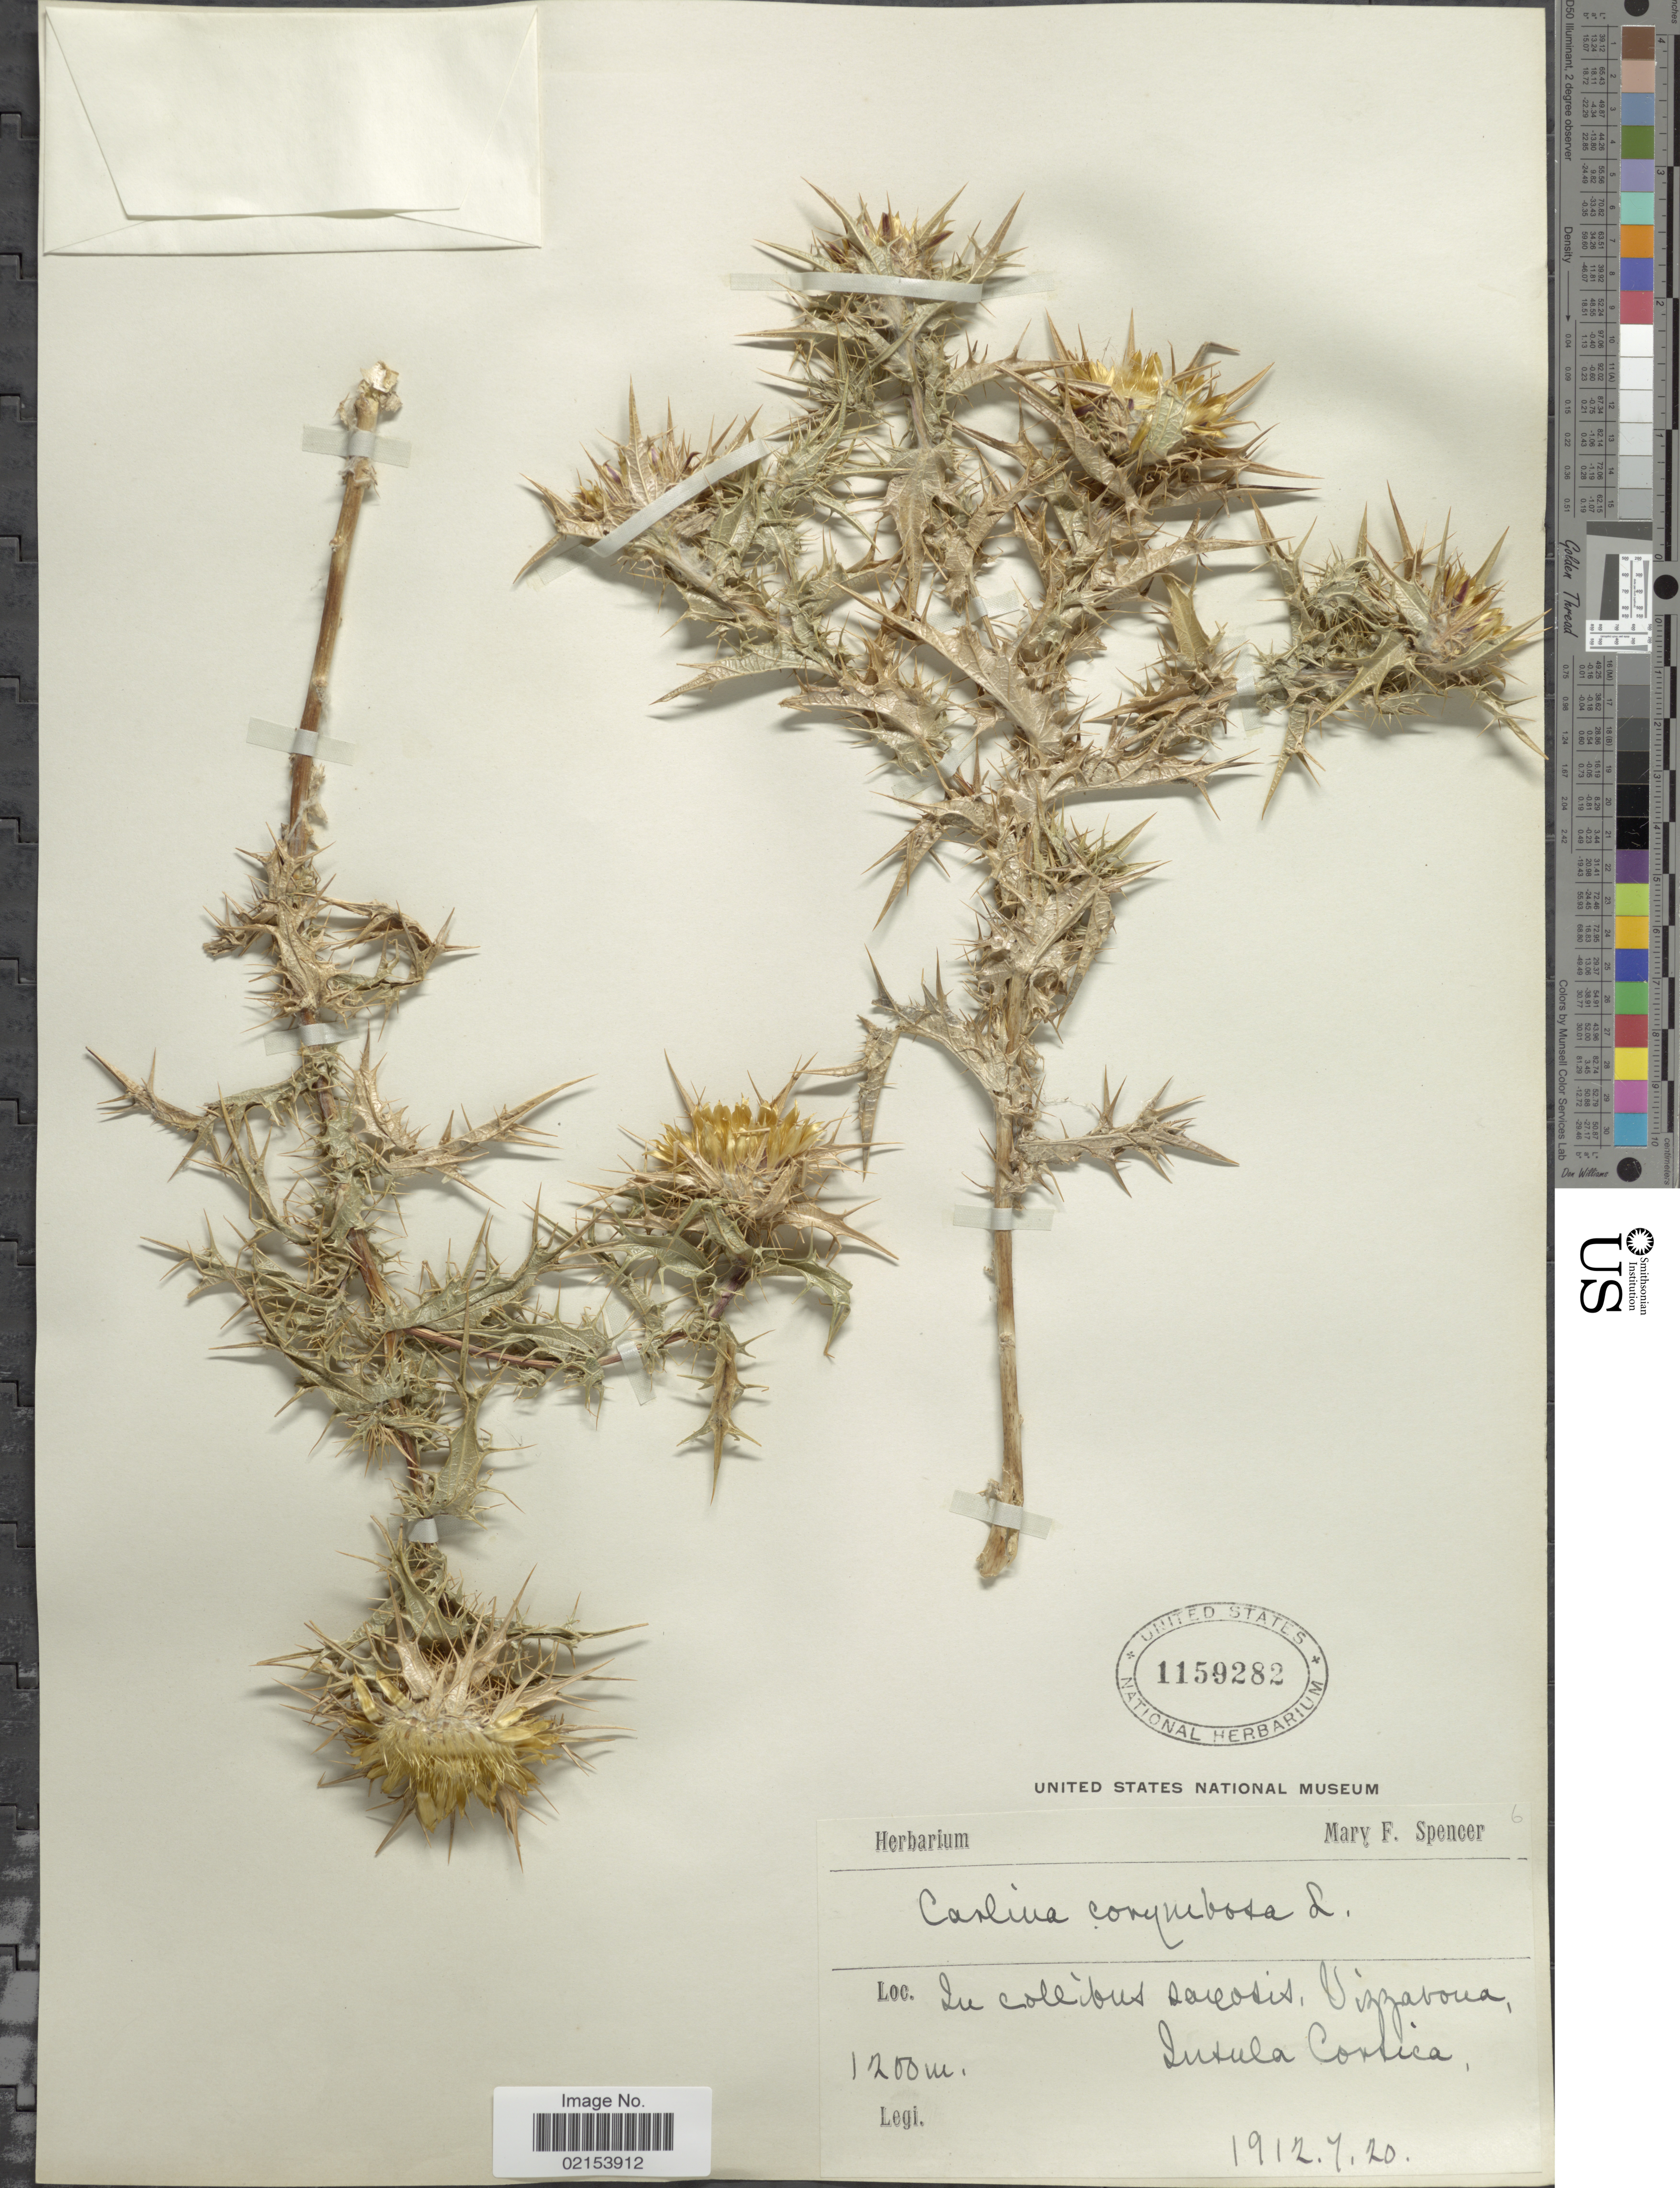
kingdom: Plantae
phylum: Tracheophyta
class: Magnoliopsida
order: Asterales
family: Asteraceae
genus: Carlina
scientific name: Carlina corymbosa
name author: L.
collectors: M. Spencer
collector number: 6?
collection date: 1912-07-20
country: France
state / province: Corsica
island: Corse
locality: Saxosis Vizzavoua, Intula Corsica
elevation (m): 1200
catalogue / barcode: US 1159282